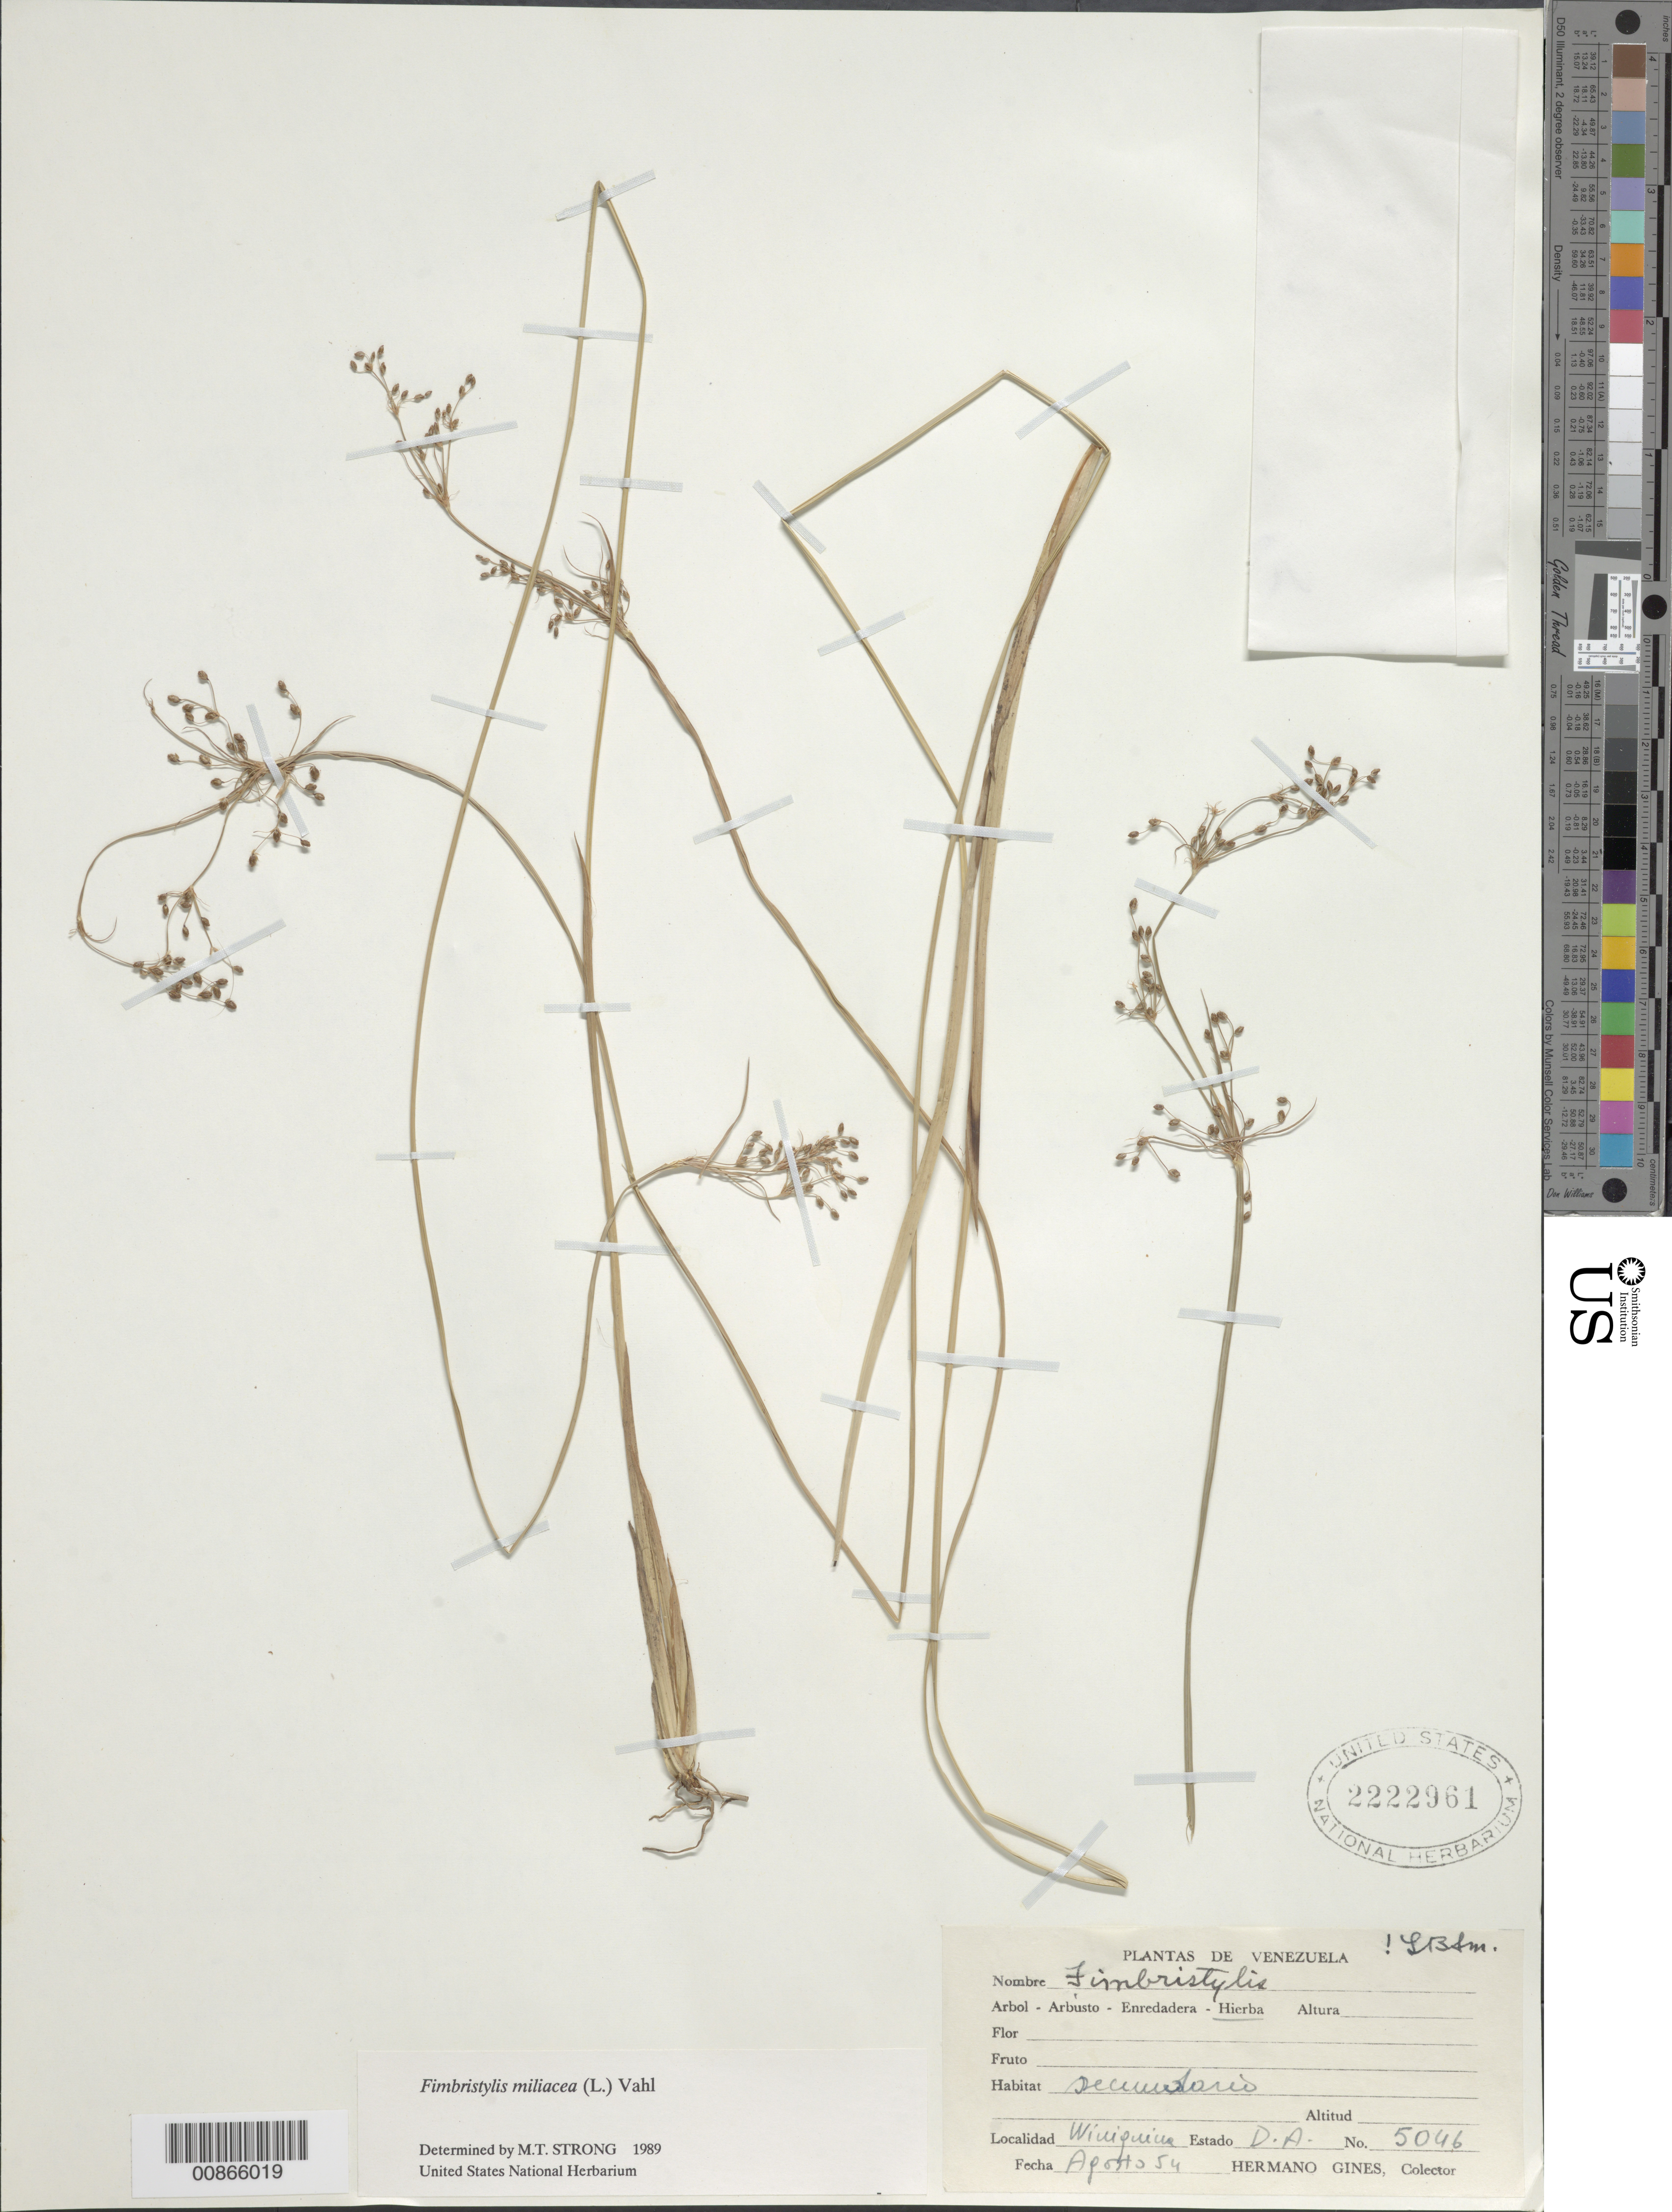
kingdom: Plantae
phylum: Tracheophyta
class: Liliopsida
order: Poales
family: Cyperaceae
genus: Fimbristylis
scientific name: Fimbristylis littoralis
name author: Gaudich.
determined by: Strong, M. T., (US), Smithsonian Institution - National Museum of Natural History (UNITED STATES)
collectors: H. Gines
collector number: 5046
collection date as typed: Aug-54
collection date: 1954-08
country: Venezuela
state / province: Delta Amacuro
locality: C. Wiuiquina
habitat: Secondary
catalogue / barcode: US 2222961